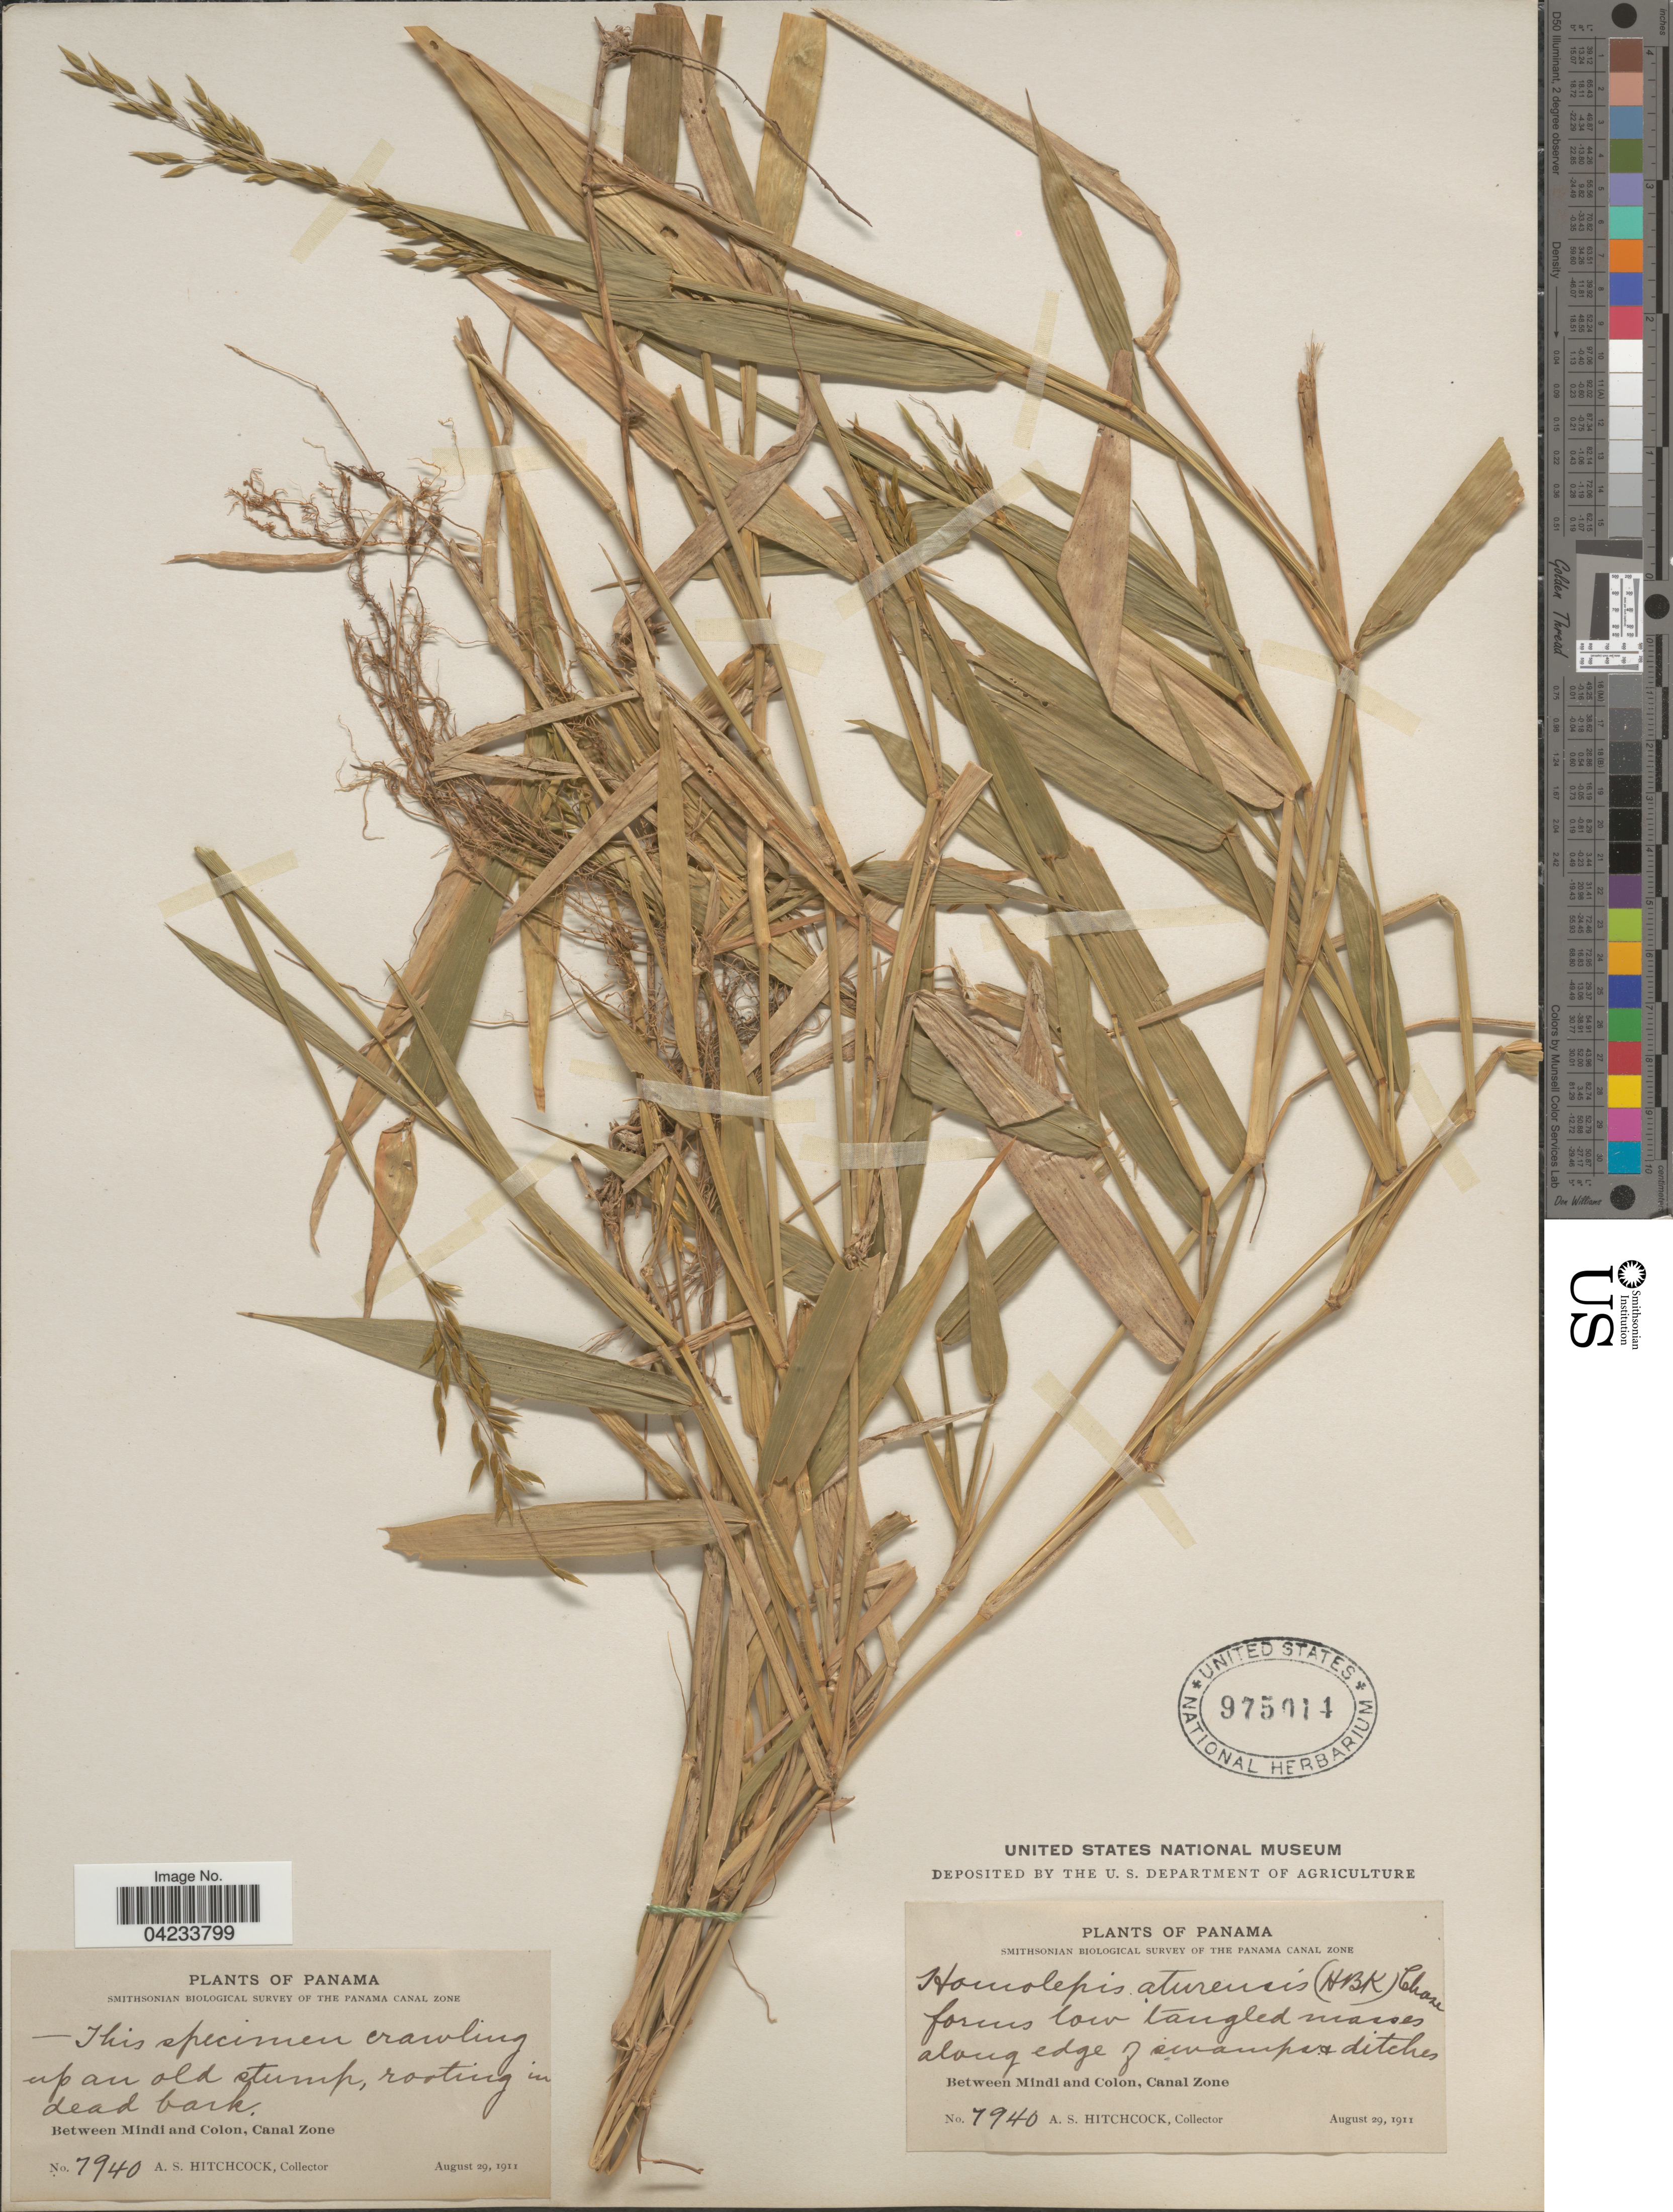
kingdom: Plantae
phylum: Tracheophyta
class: Liliopsida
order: Poales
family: Poaceae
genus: Homolepis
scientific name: Homolepis aturensis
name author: (Kunth) Chase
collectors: A. S. Hitchcock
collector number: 7940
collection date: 1911-08-29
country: Panama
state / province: Colón / Panamá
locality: Smithsonian Biological Survey of the Panama Canal Zone. Between Mindi and Colon, Canal Zone.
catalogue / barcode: US 975014